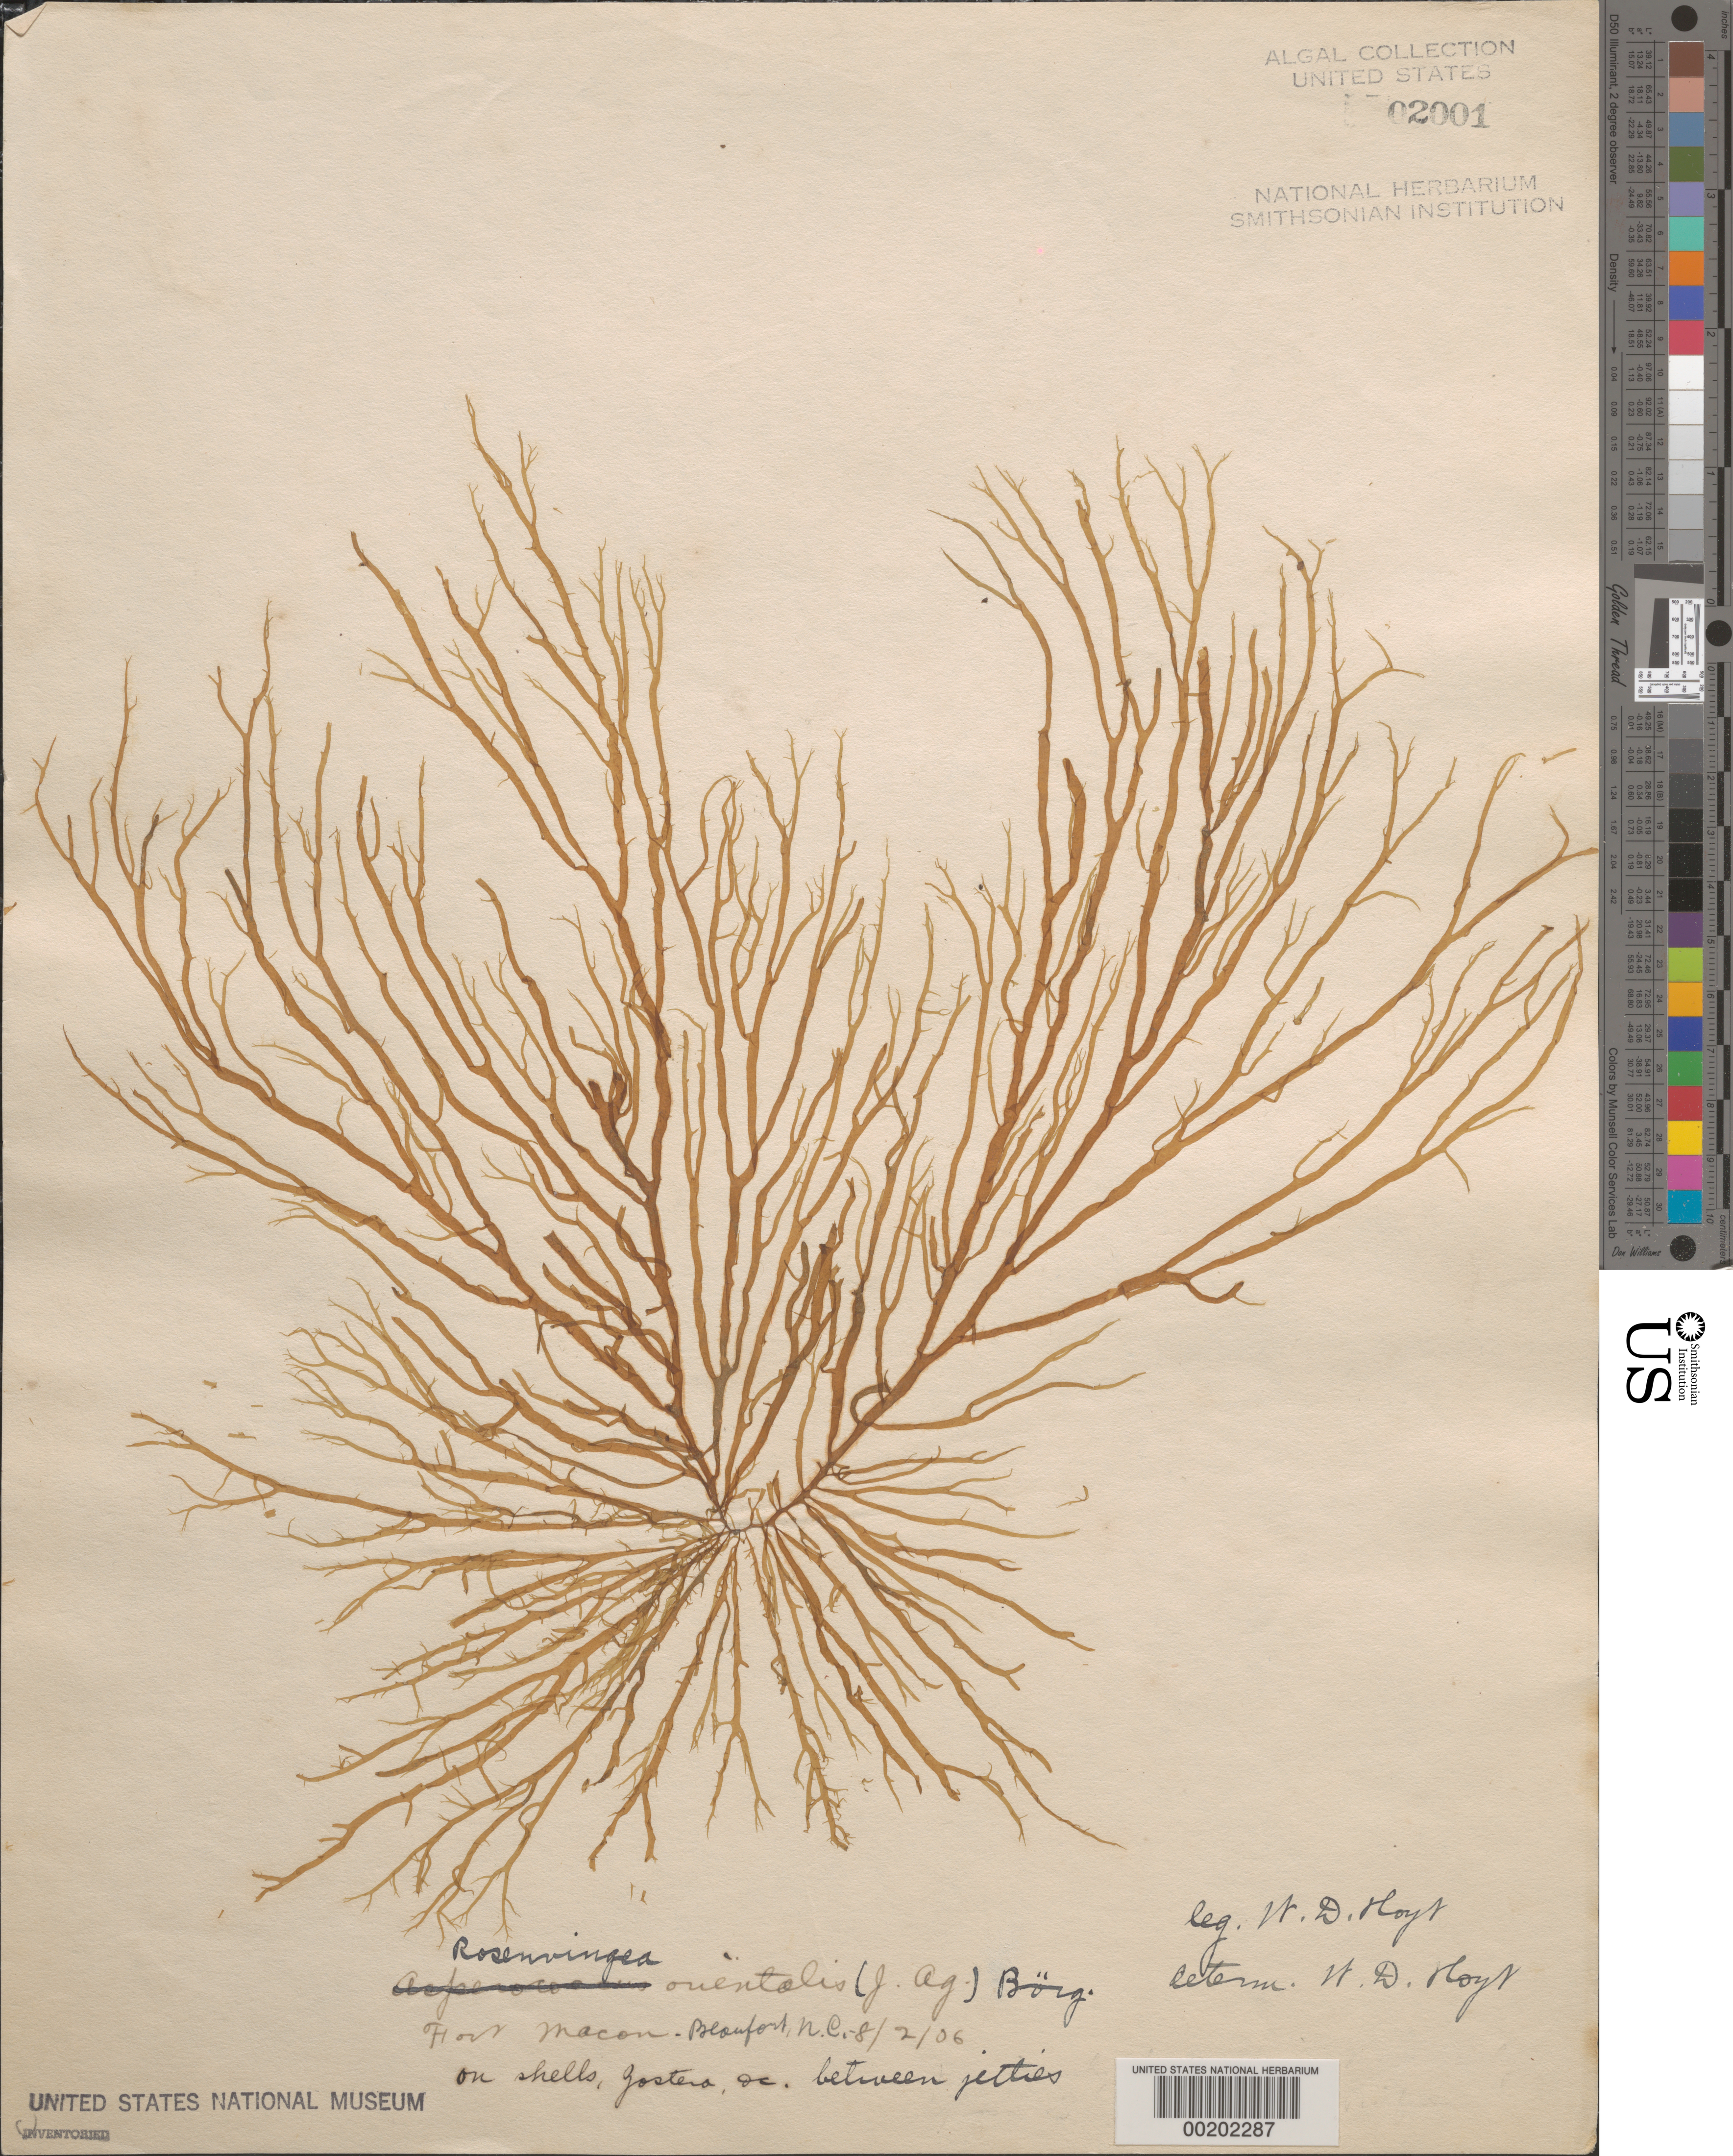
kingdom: Chromista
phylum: Ochrophyta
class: Phaeophyceae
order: Scytosiphonales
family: Scytosiphonaceae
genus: Rosenvingea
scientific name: Rosenvingea orientalis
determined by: Hoyt, W. D.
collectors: W. D. Hoyt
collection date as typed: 02 Aug 1906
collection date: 1906-08-02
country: United States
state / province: North Carolina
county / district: Carteret County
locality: Beaufort, Fort Macon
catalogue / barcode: US 2001